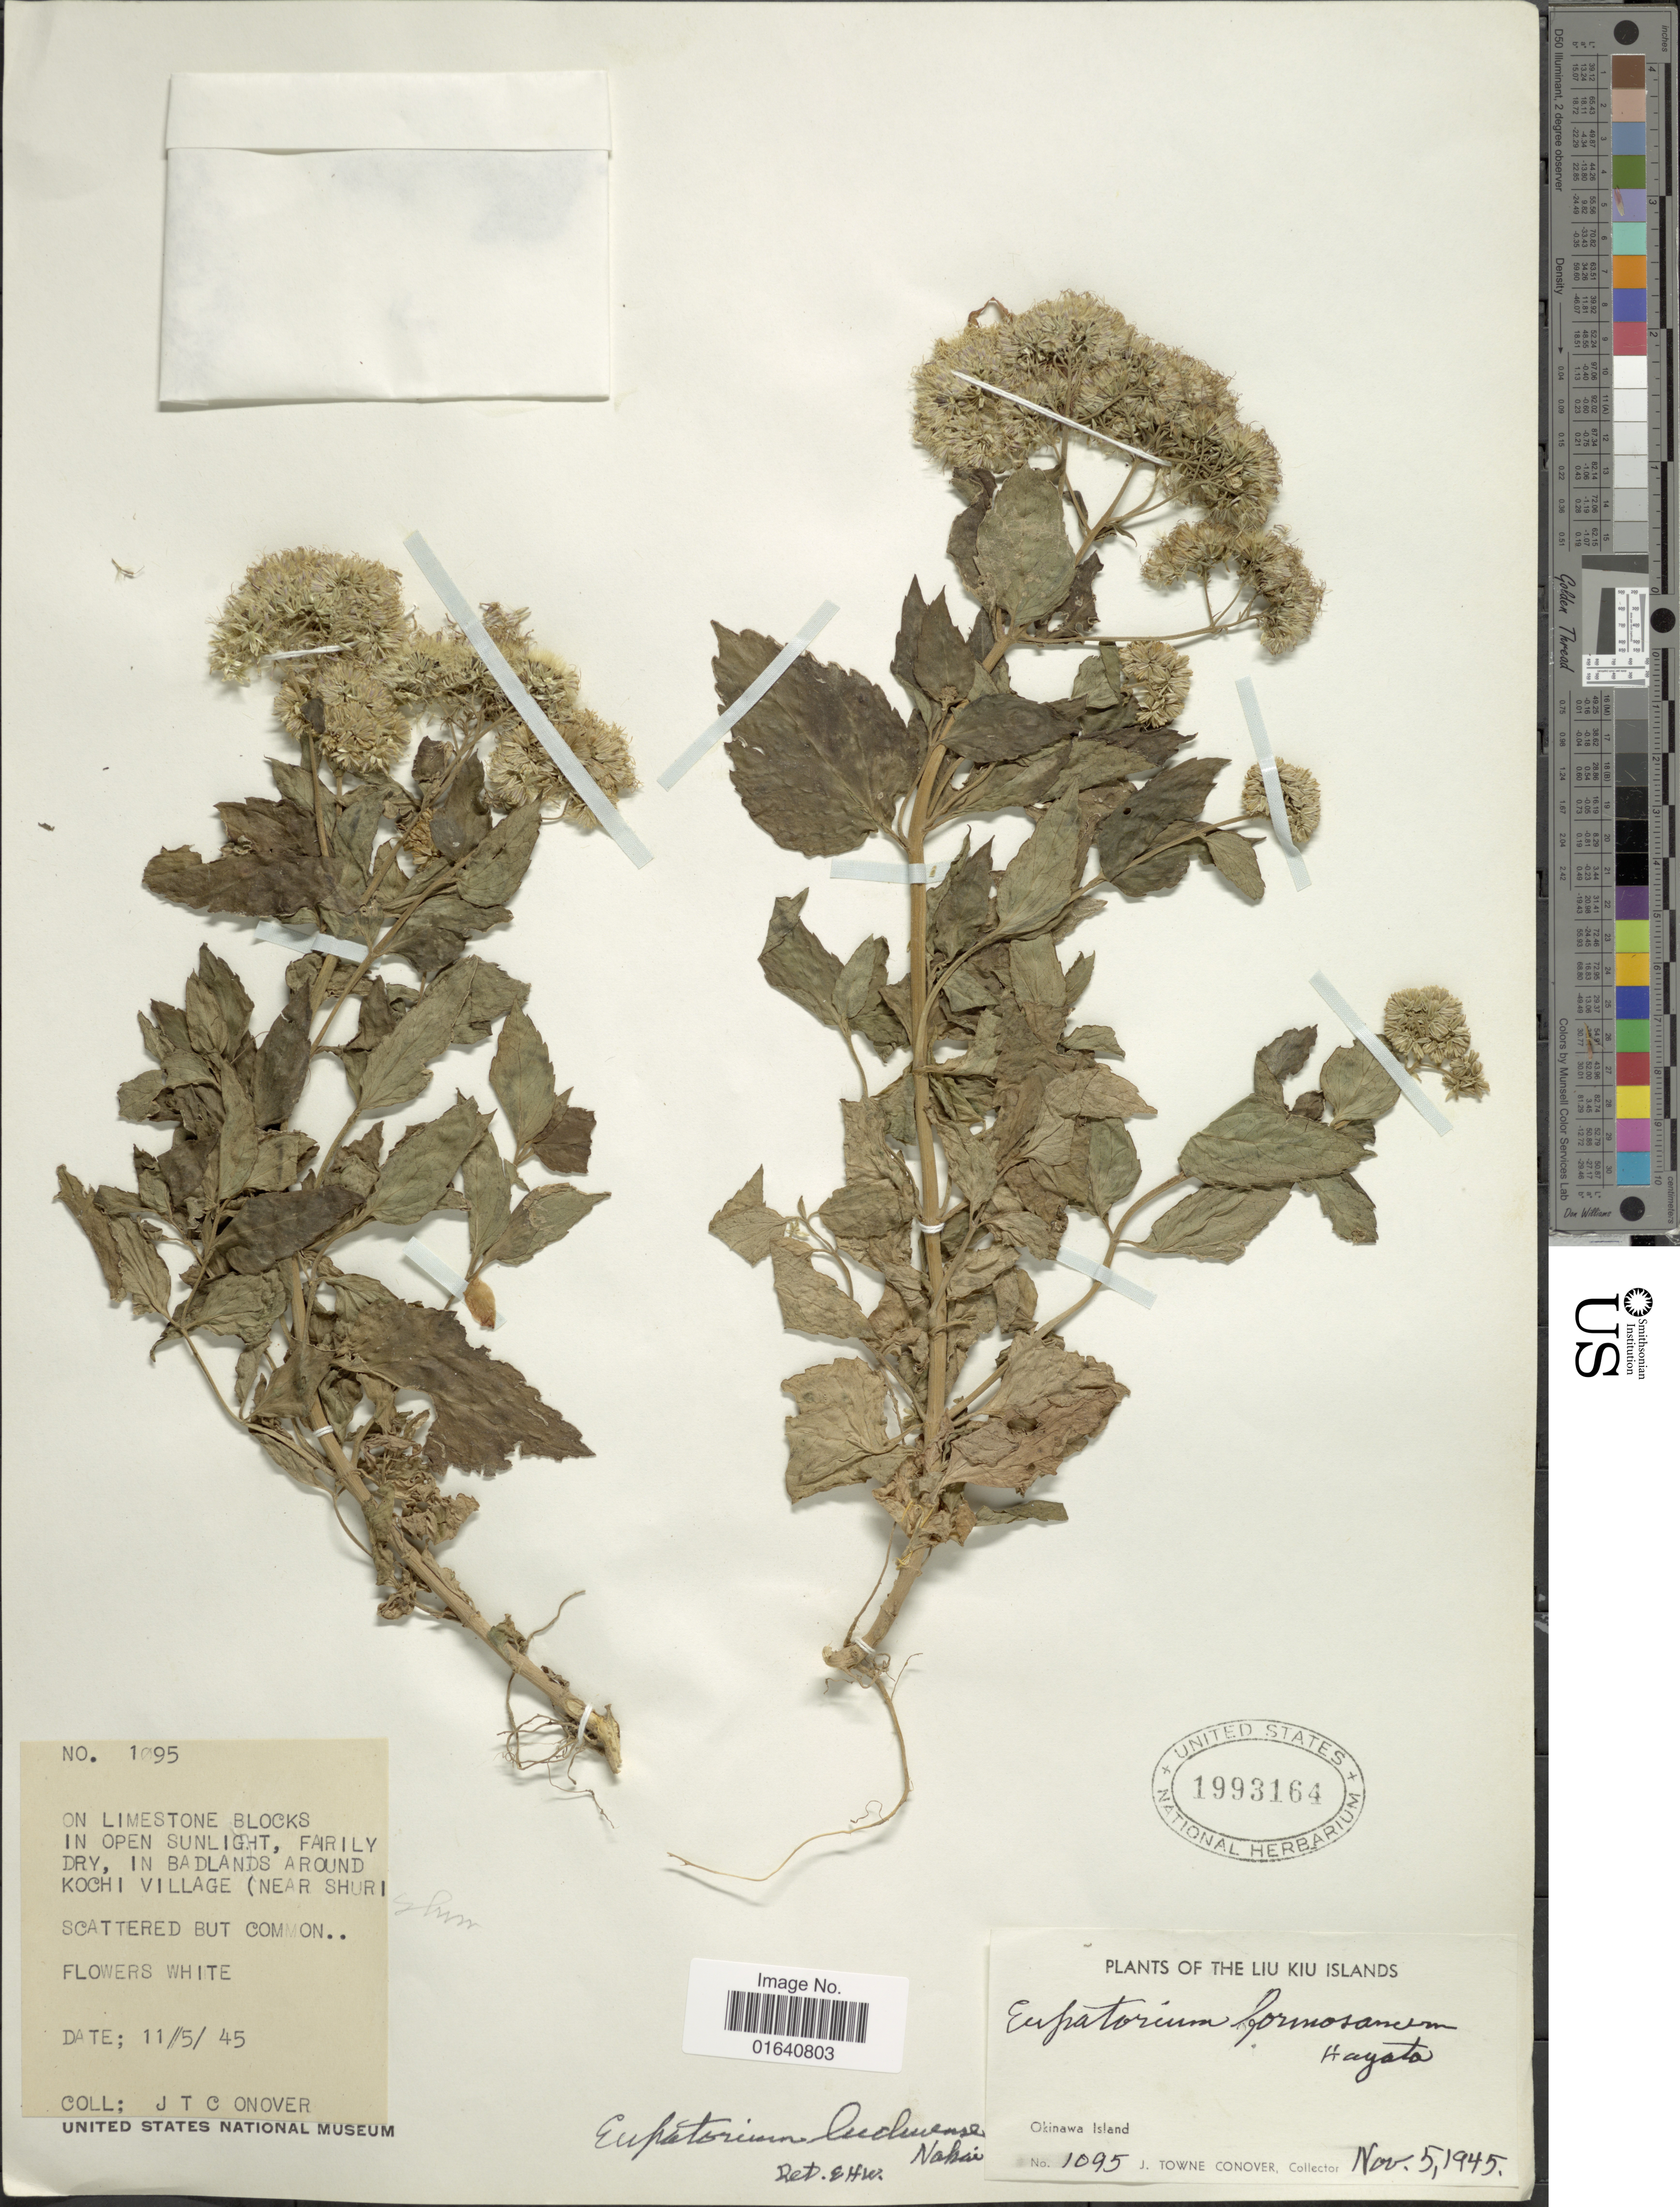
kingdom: Plantae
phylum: Tracheophyta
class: Magnoliopsida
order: Asterales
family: Asteraceae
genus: Eupatorium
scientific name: Eupatorium luchuense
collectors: J. T. Conover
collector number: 1095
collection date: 1945-11-05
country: Japan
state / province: Okinawa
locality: The Liu Kiu Islands, Okinawa Islands, On limestone blocks in open sunlight, fairily dry, in badlands around Kochi Village (near Shuri)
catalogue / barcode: US 1993164